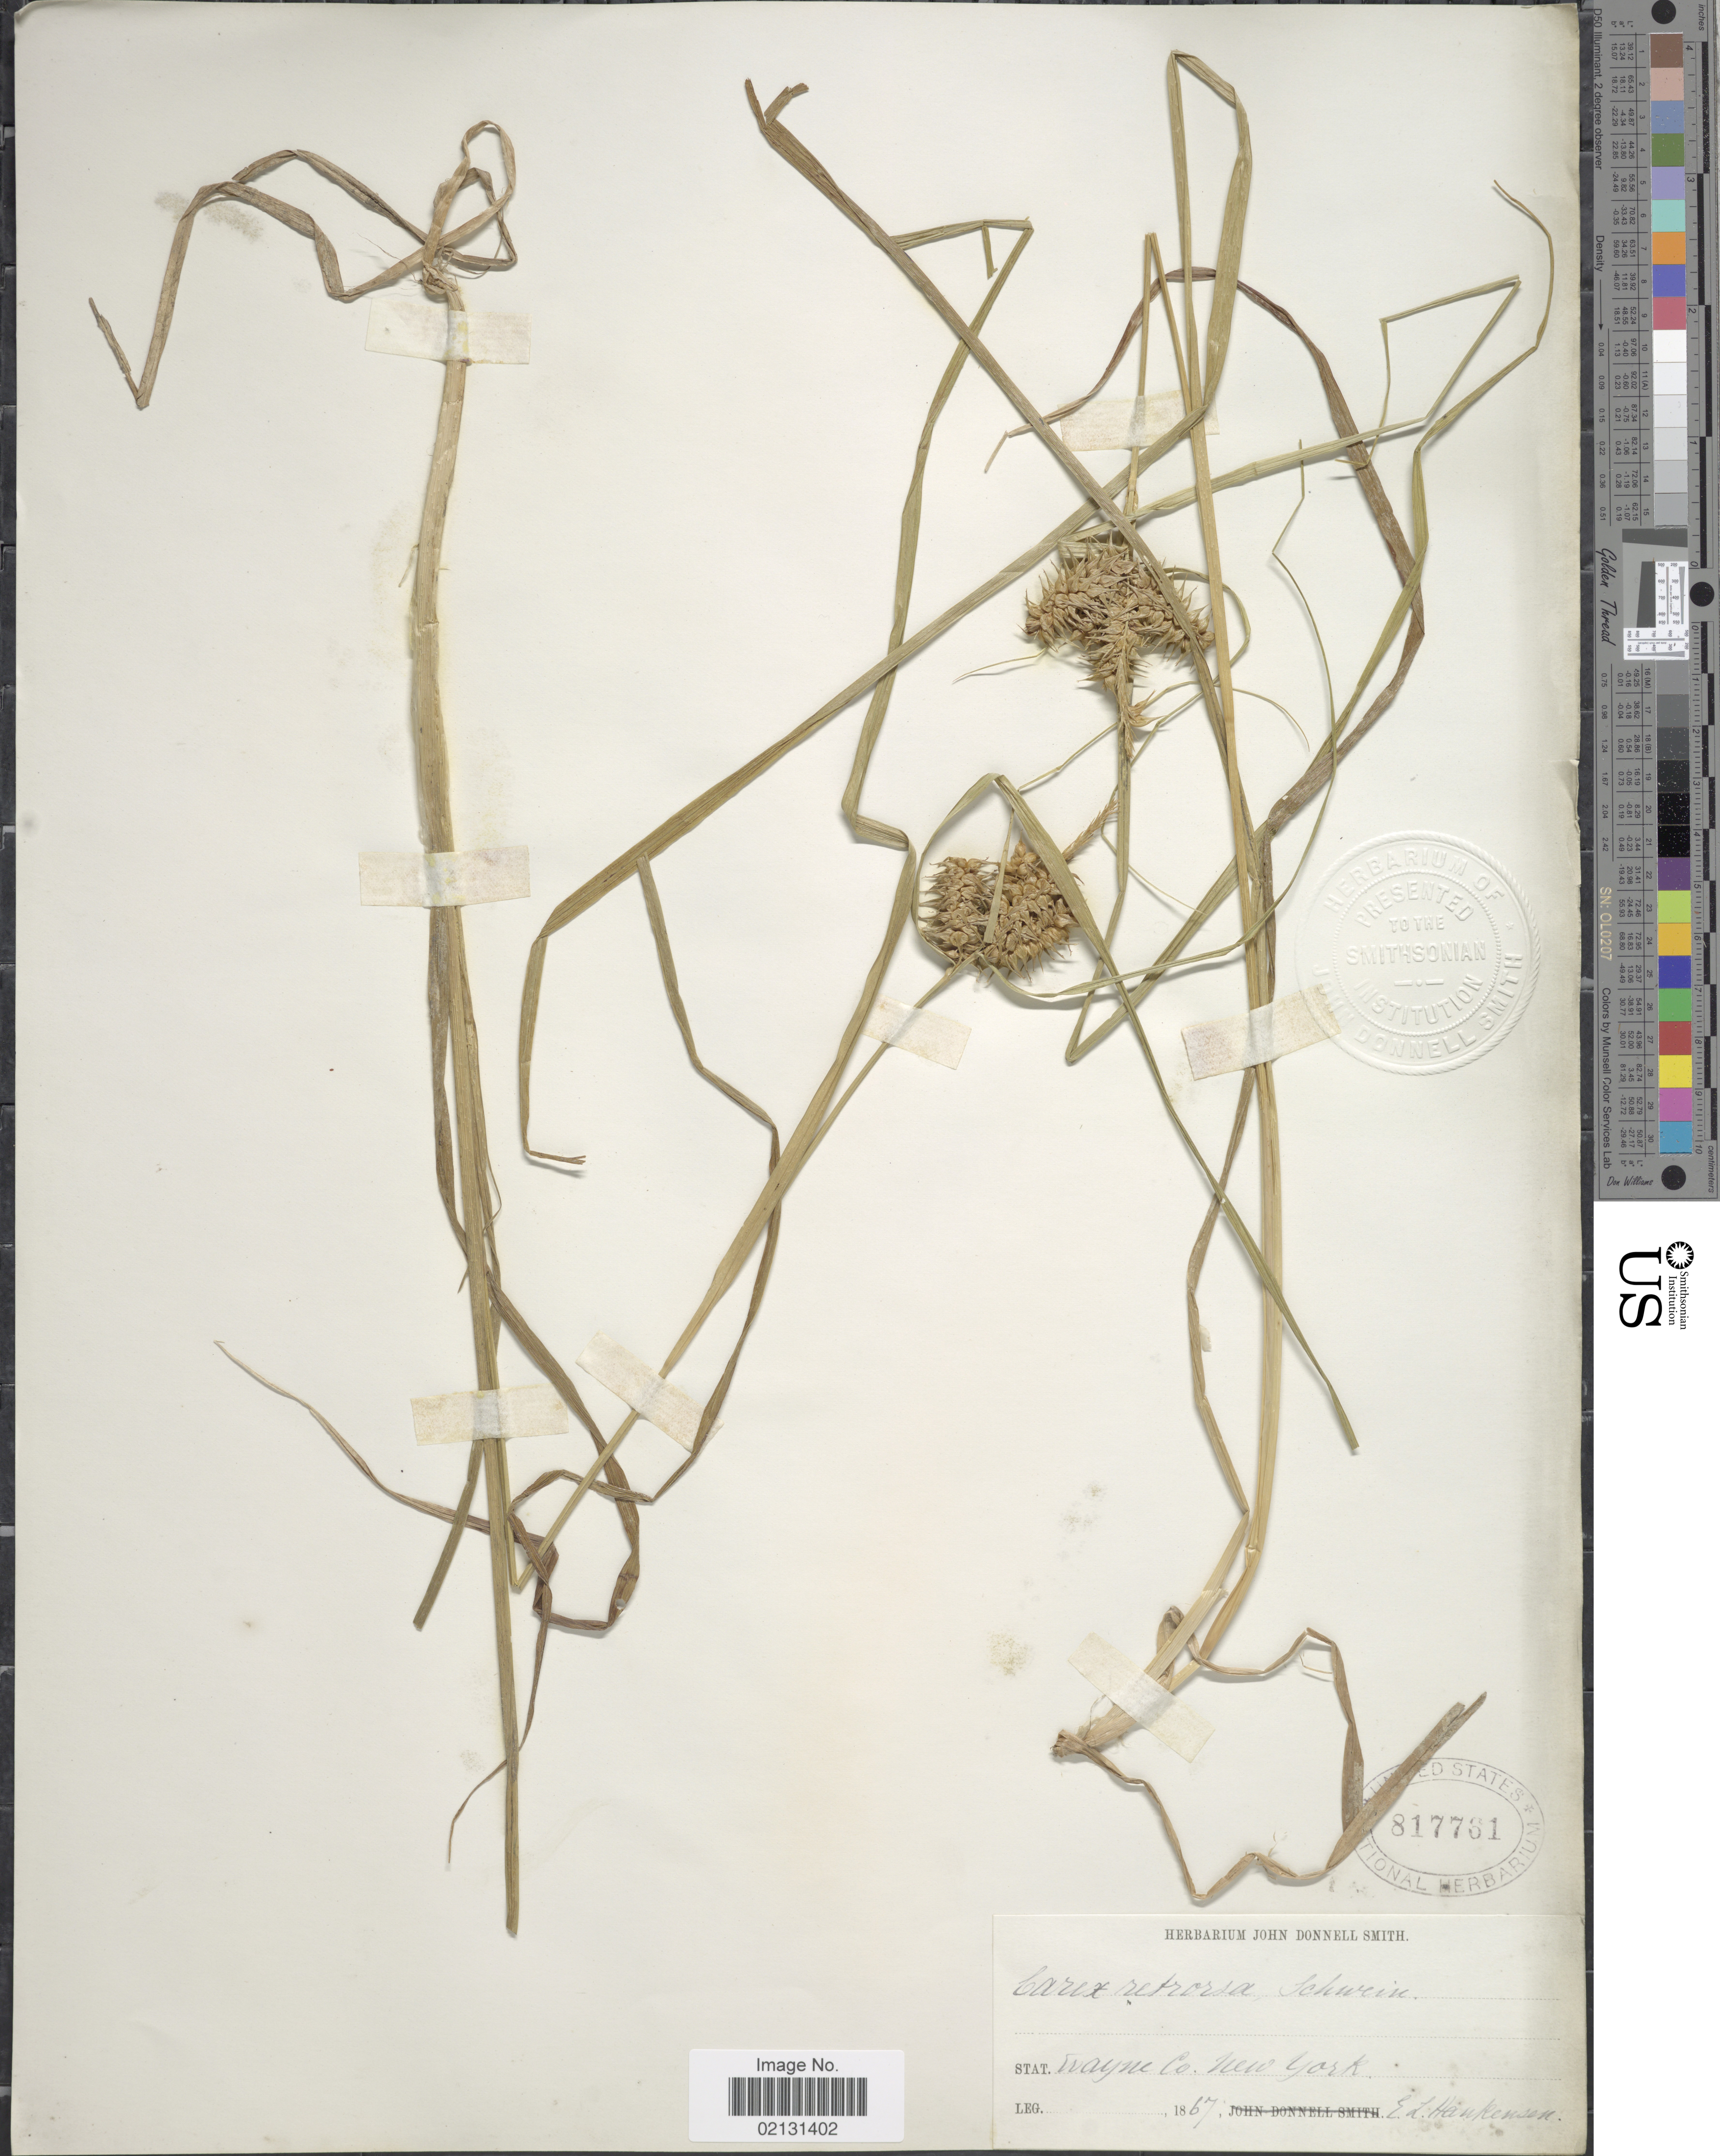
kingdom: Plantae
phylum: Tracheophyta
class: Liliopsida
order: Poales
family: Cyperaceae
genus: Carex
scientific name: Carex retrorsa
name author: Schwein.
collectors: E. Hankenson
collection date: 1867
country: United States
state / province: New York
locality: Wayne Co.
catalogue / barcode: US 817761